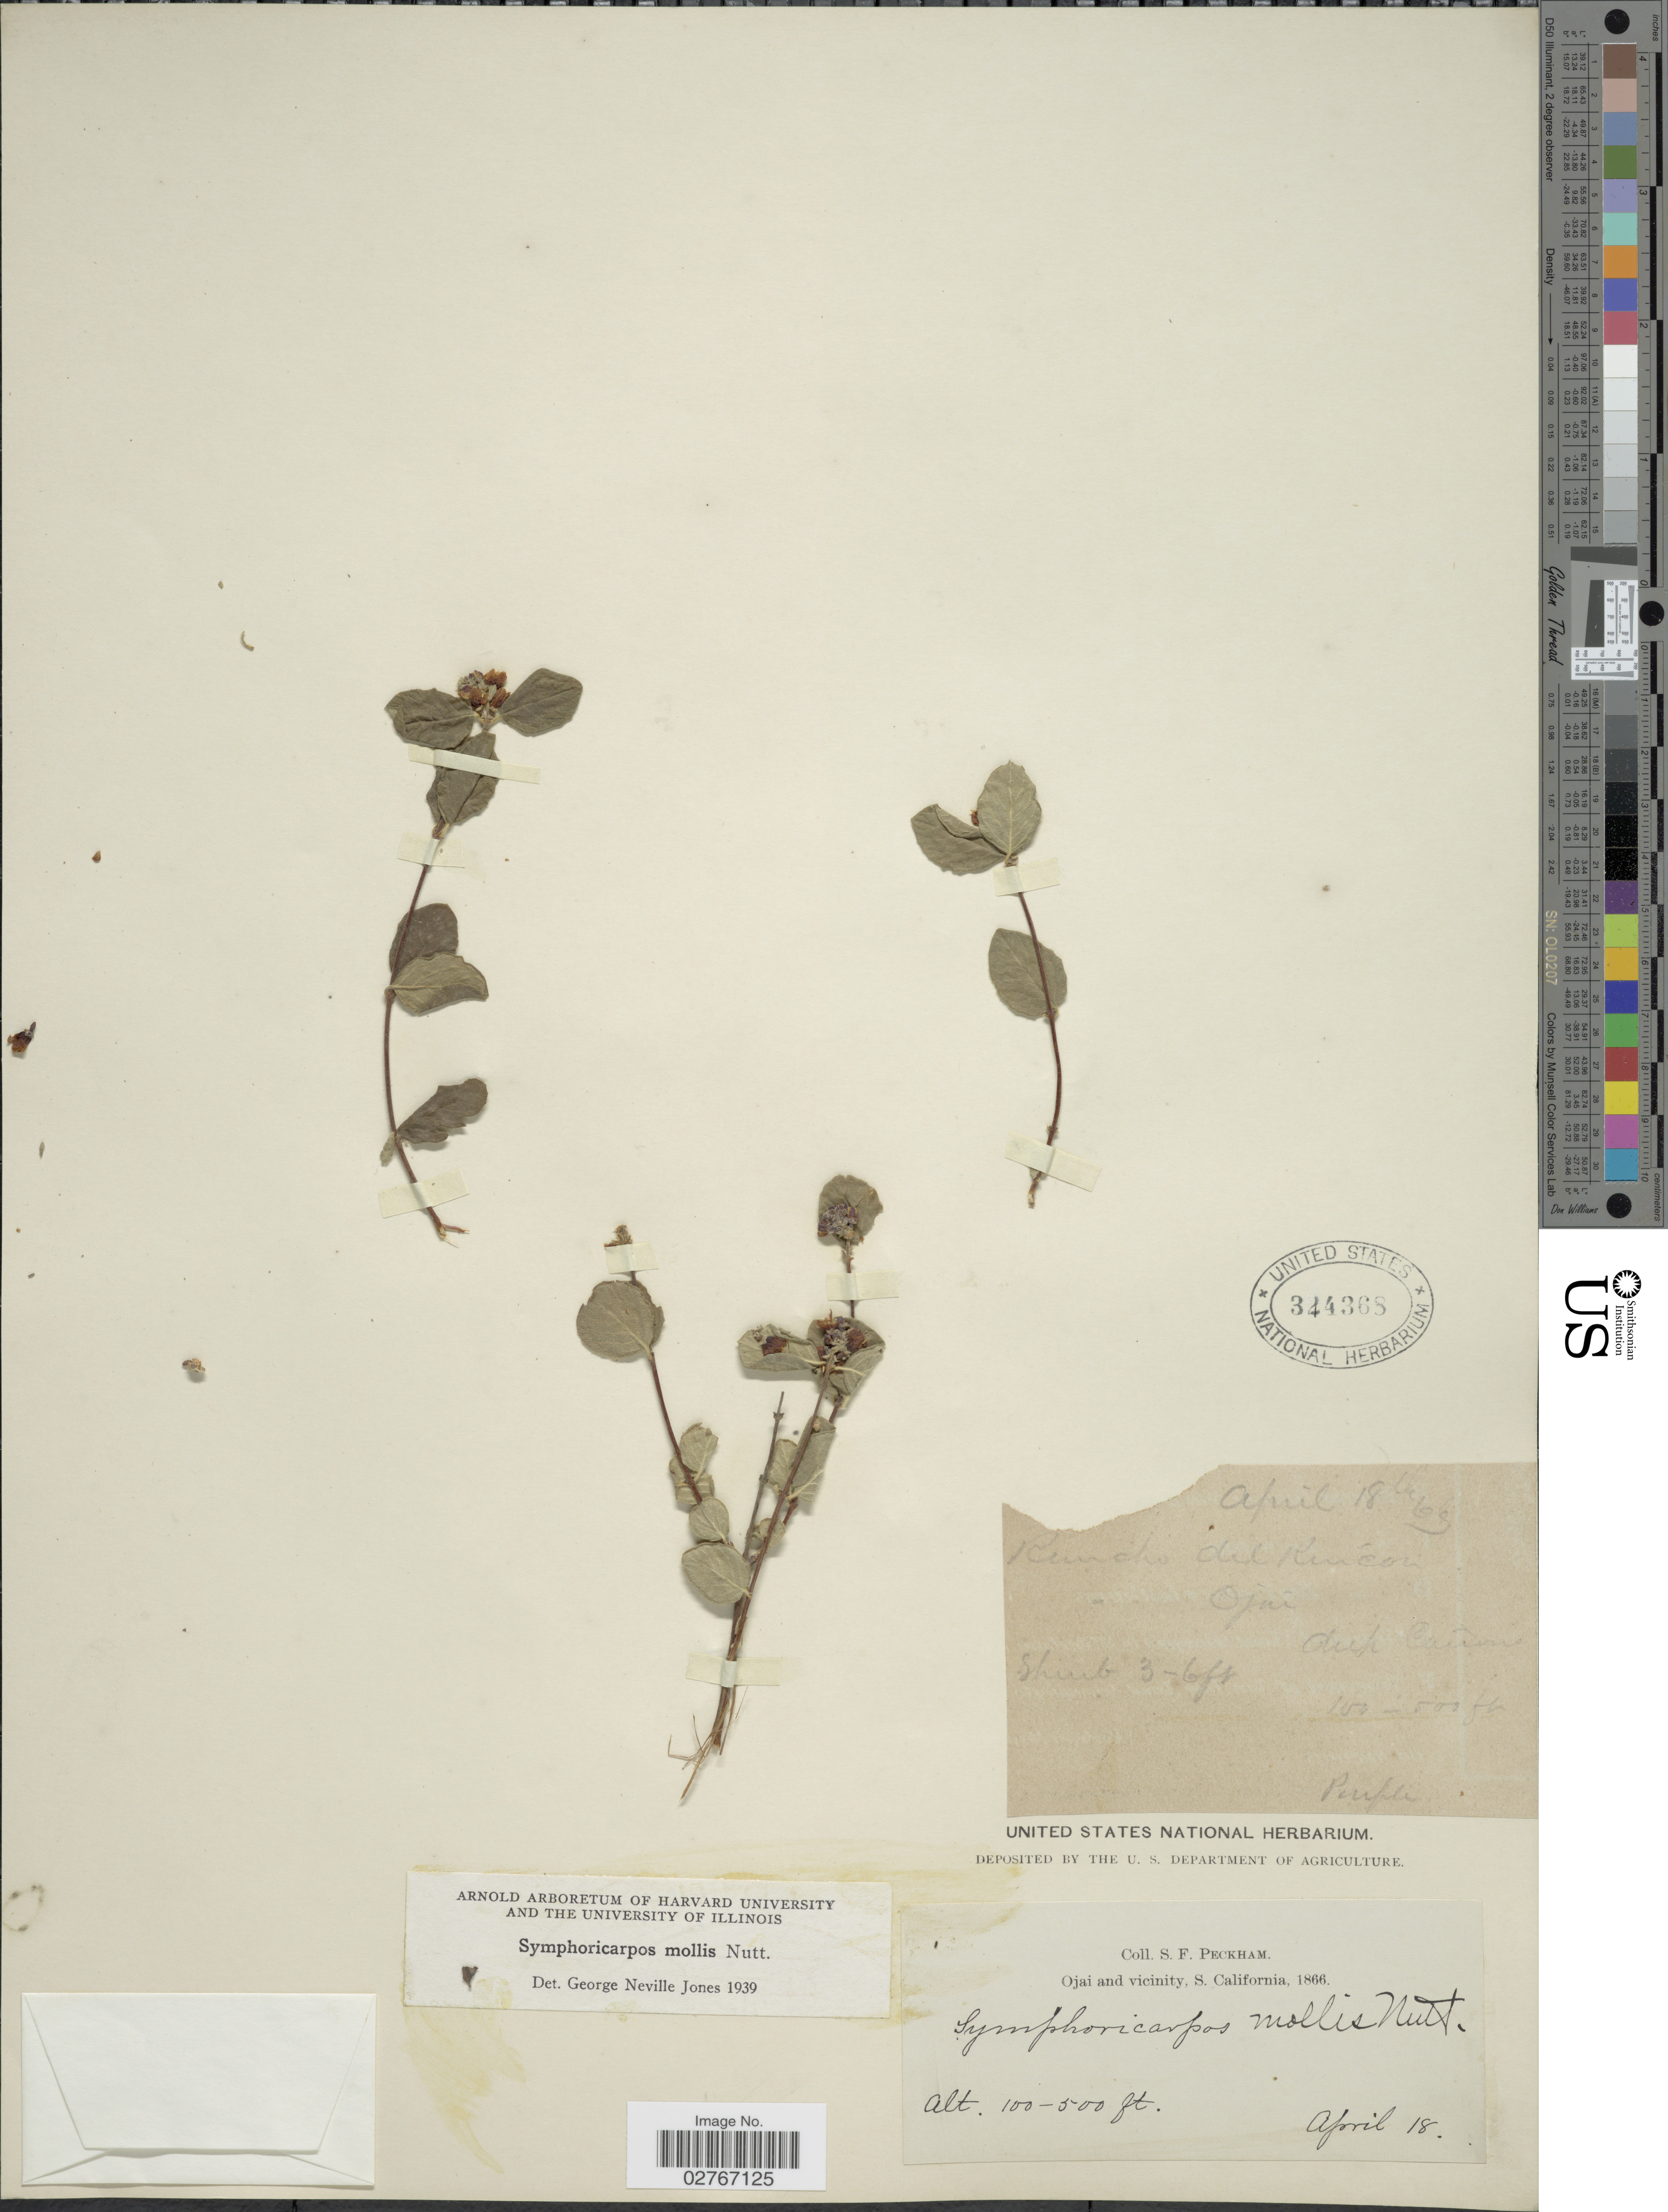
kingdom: Plantae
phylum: Tracheophyta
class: Magnoliopsida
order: Dipsacales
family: Caprifoliaceae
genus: Symphoricarpos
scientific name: Symphoricarpos mollis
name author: Nutt.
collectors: S. Peckham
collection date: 1866-04-18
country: United States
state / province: California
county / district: Ventura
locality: Ojai and vicinity, S. California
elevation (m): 30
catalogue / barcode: US 314368